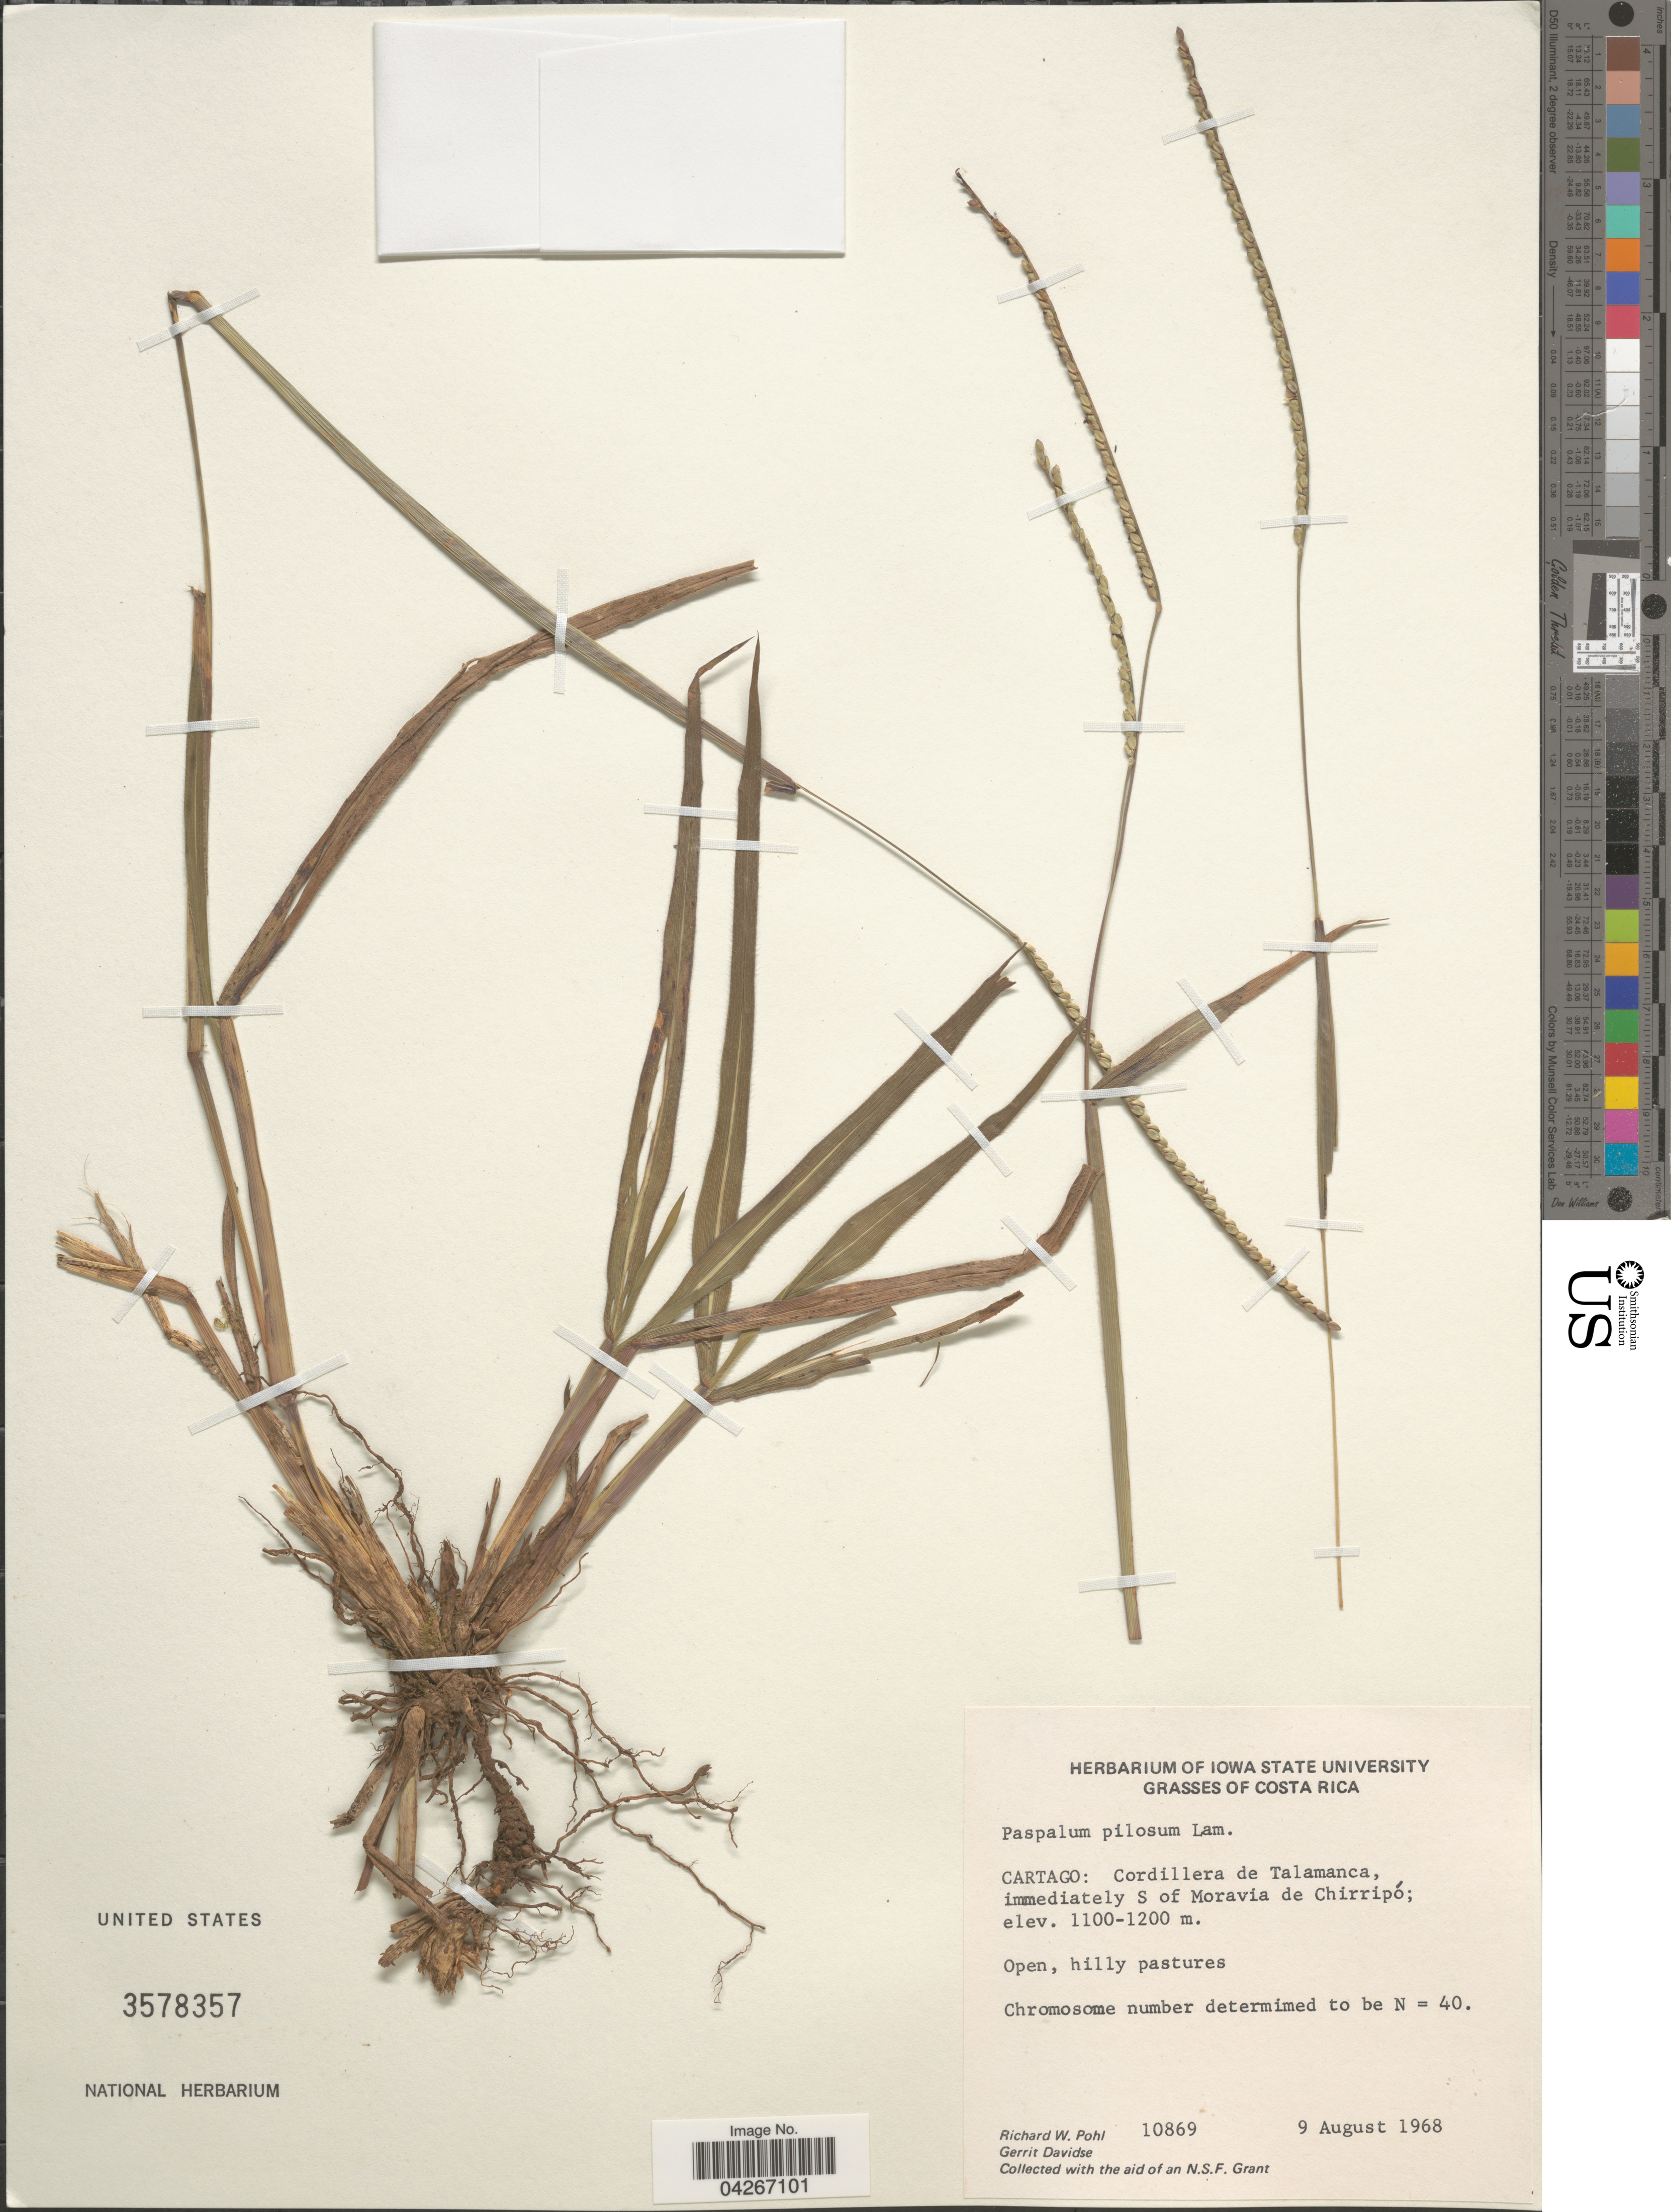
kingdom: Plantae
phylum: Tracheophyta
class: Liliopsida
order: Poales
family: Poaceae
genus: Paspalum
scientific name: Paspalum pilosum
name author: Lam.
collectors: R. W. Pohl & G. Davidse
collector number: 10869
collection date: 1968-08-09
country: Costa Rica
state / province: Cartago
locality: Cordillera de Talamanca, immediately S of Moravia de Chirripó.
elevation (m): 1100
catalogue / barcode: US 3578357